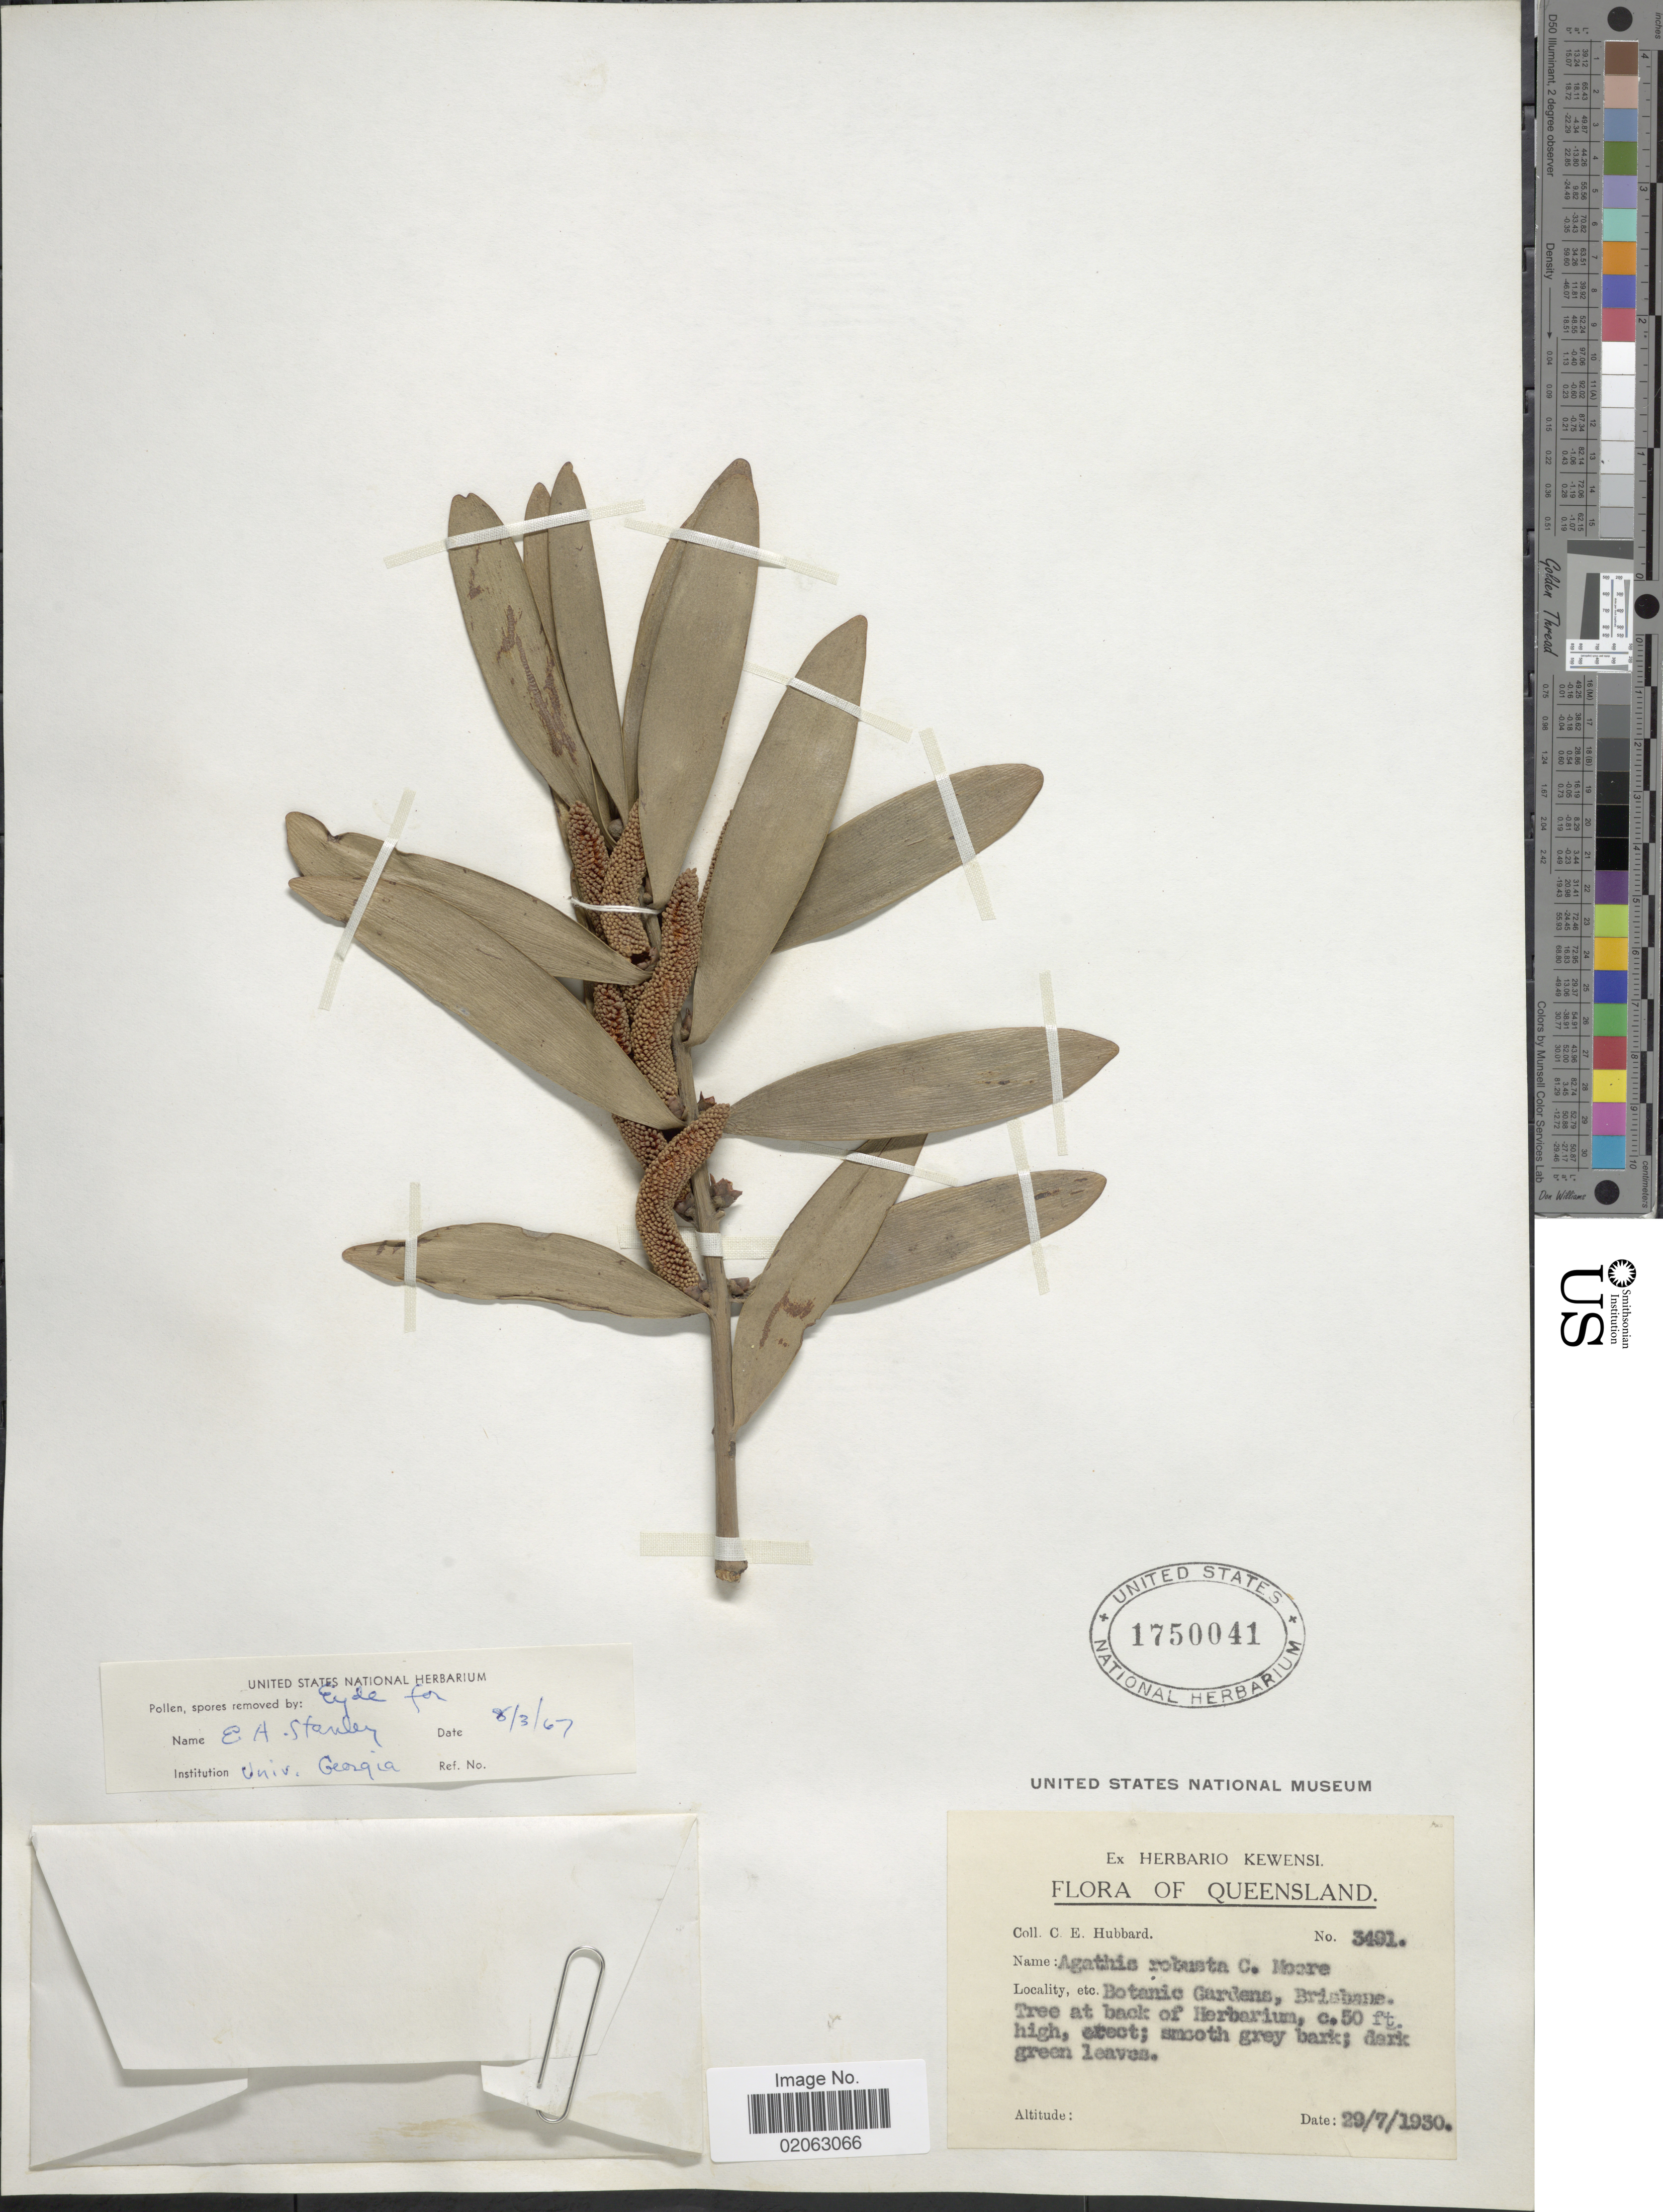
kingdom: Plantae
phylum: Tracheophyta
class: Pinopsida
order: Pinales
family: Araucariaceae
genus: Agathis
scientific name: Agathis robusta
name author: (C. Moore ex F. Muell.) F.M. Bailey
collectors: C. E. Hubbard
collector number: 3491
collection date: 1930-07-29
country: Australia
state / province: Queensland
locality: Botanic Gardens, Brisbane, tree at back of Herbarium.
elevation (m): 15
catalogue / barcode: US 1750041